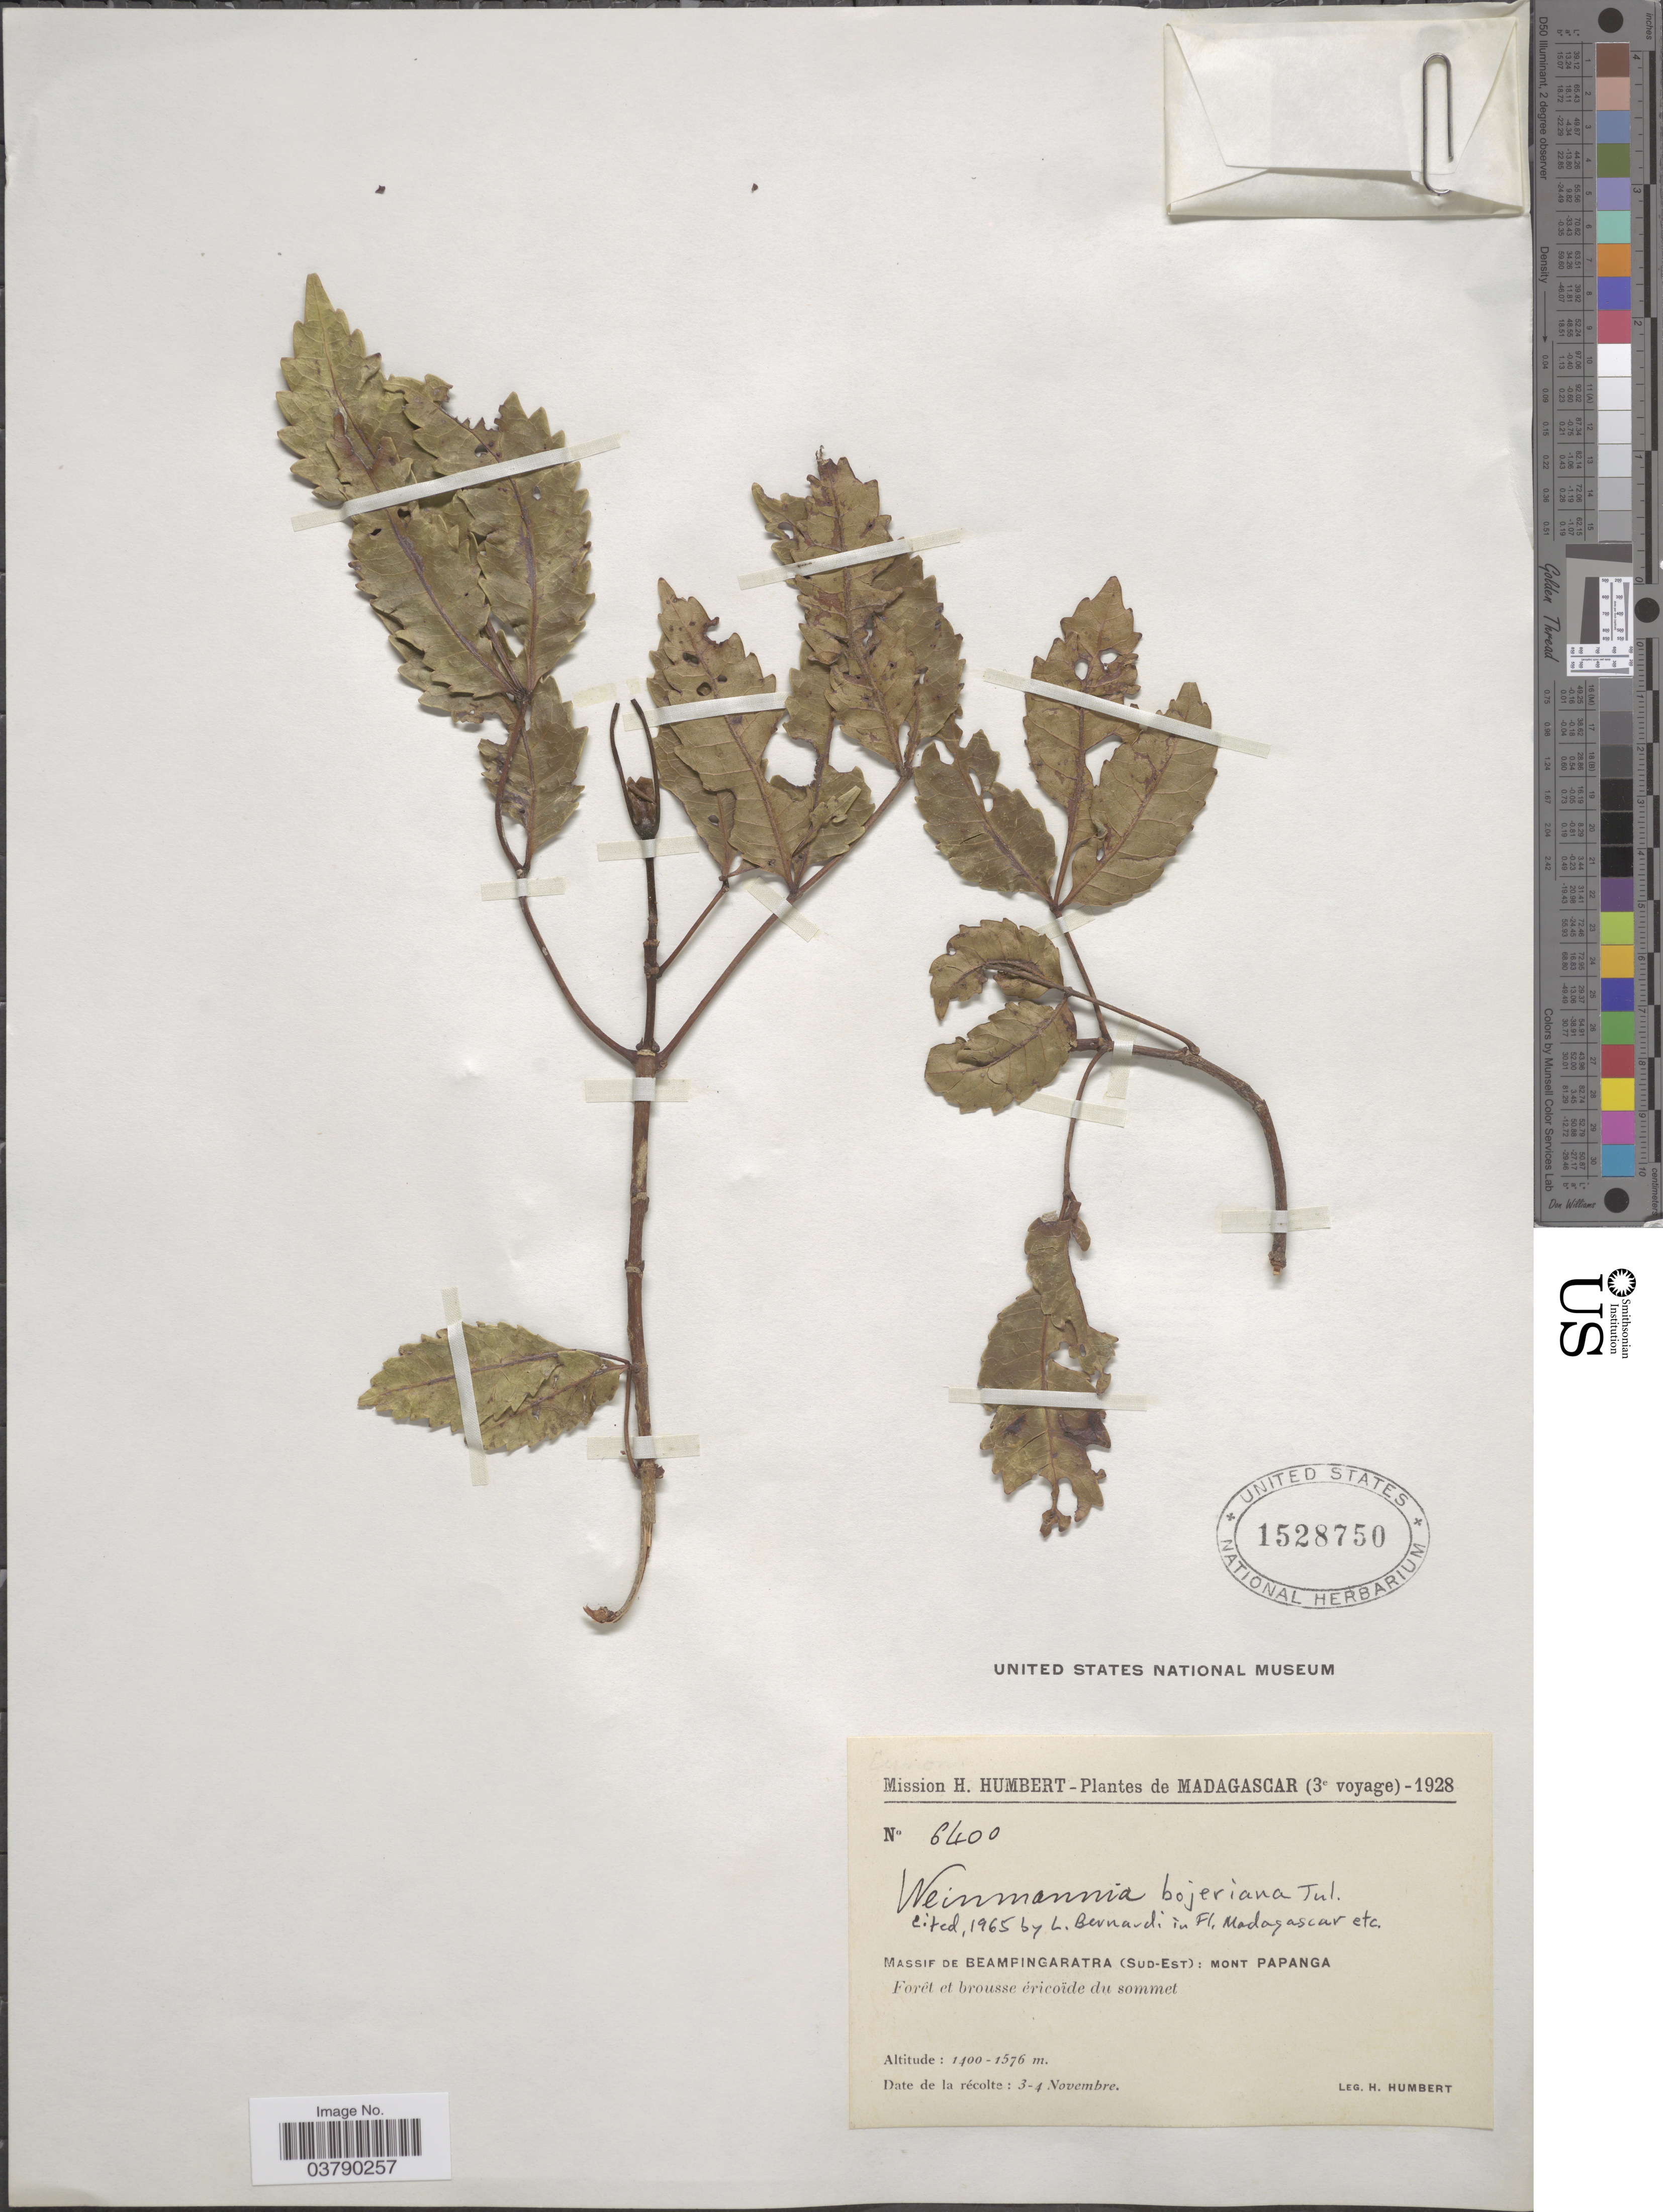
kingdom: Plantae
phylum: Tracheophyta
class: Magnoliopsida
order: Oxalidales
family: Cunoniaceae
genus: Pterophylla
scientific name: Pterophylla bojeriana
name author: (Tul.) J. Bradford & Z.S. Rogers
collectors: H. Humbert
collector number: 6400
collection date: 1928-11-03/1928-11-04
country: Madagascar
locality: Massif de Beampingaratra (Sud-Est): Mont Papanga.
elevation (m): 1400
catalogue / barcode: US 1528750